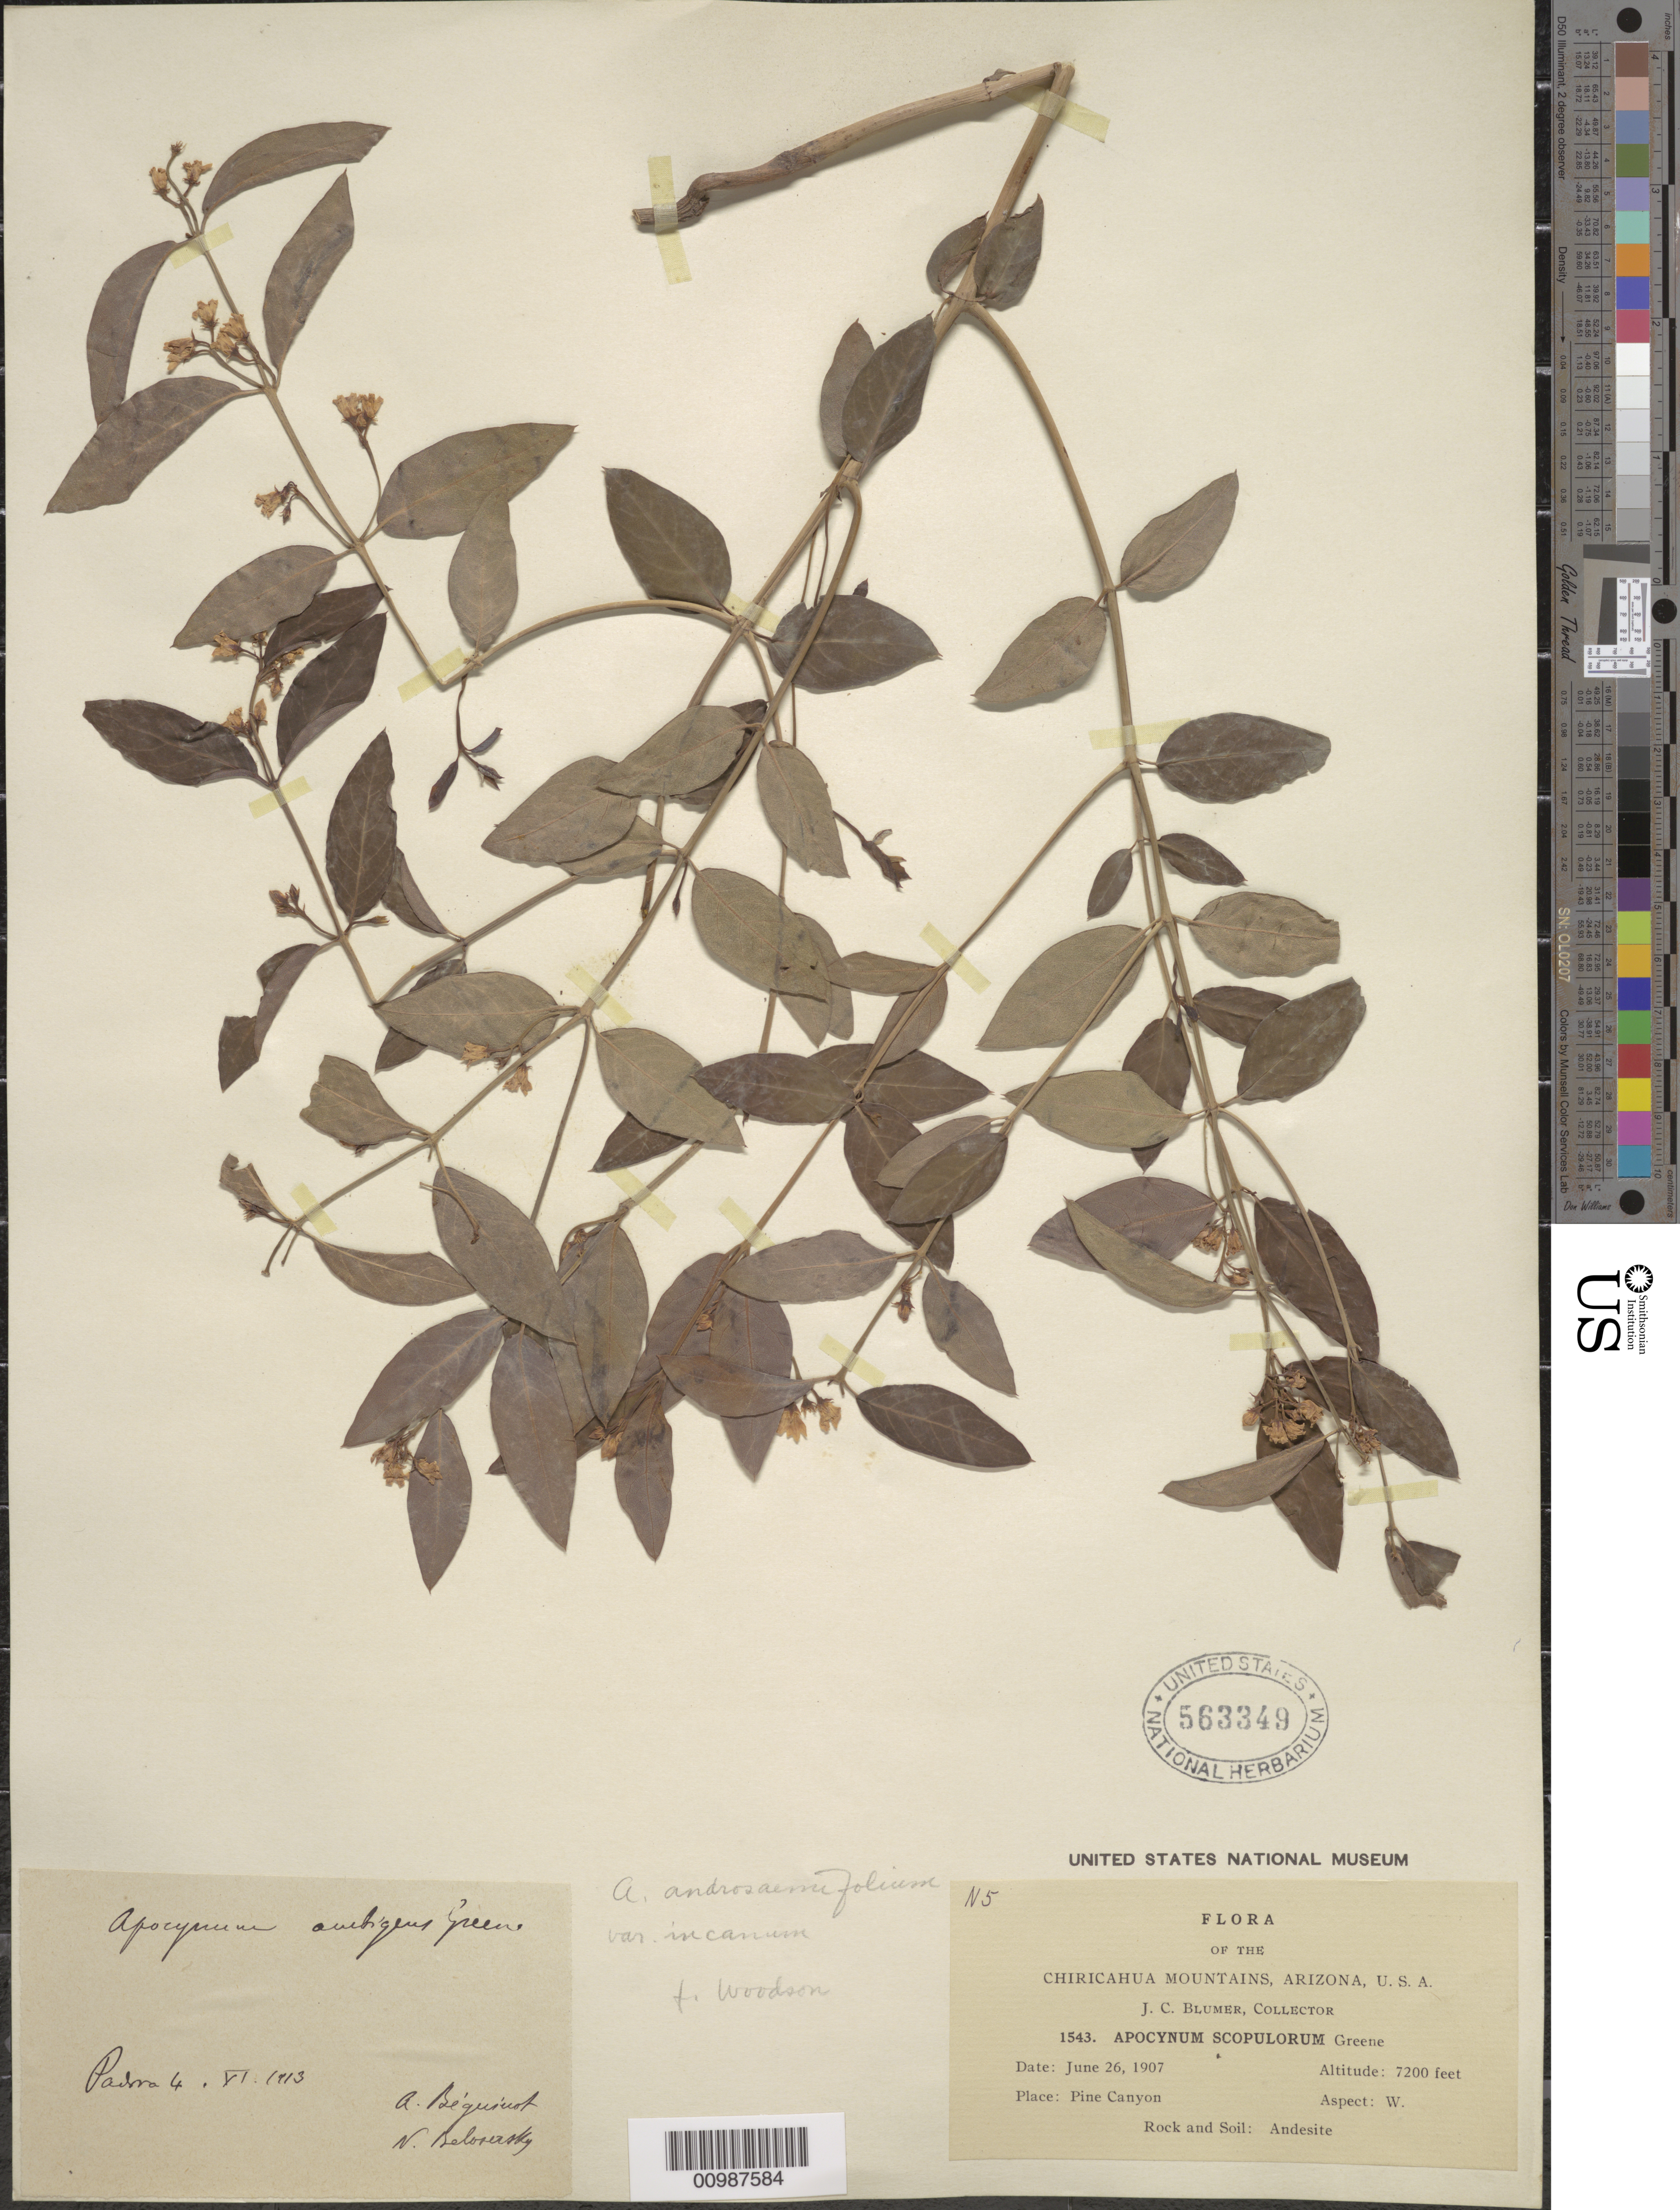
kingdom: Plantae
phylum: Tracheophyta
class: Magnoliopsida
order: Gentianales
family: Apocynaceae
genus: Apocynum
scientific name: Apocynum androsaemifolium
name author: L.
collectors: J. C. Blumer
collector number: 1543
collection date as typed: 26 Jun 1907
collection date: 1907-06-26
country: United States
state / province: Arizona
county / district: Cochise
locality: Chiricahua Mountains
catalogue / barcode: US 563349